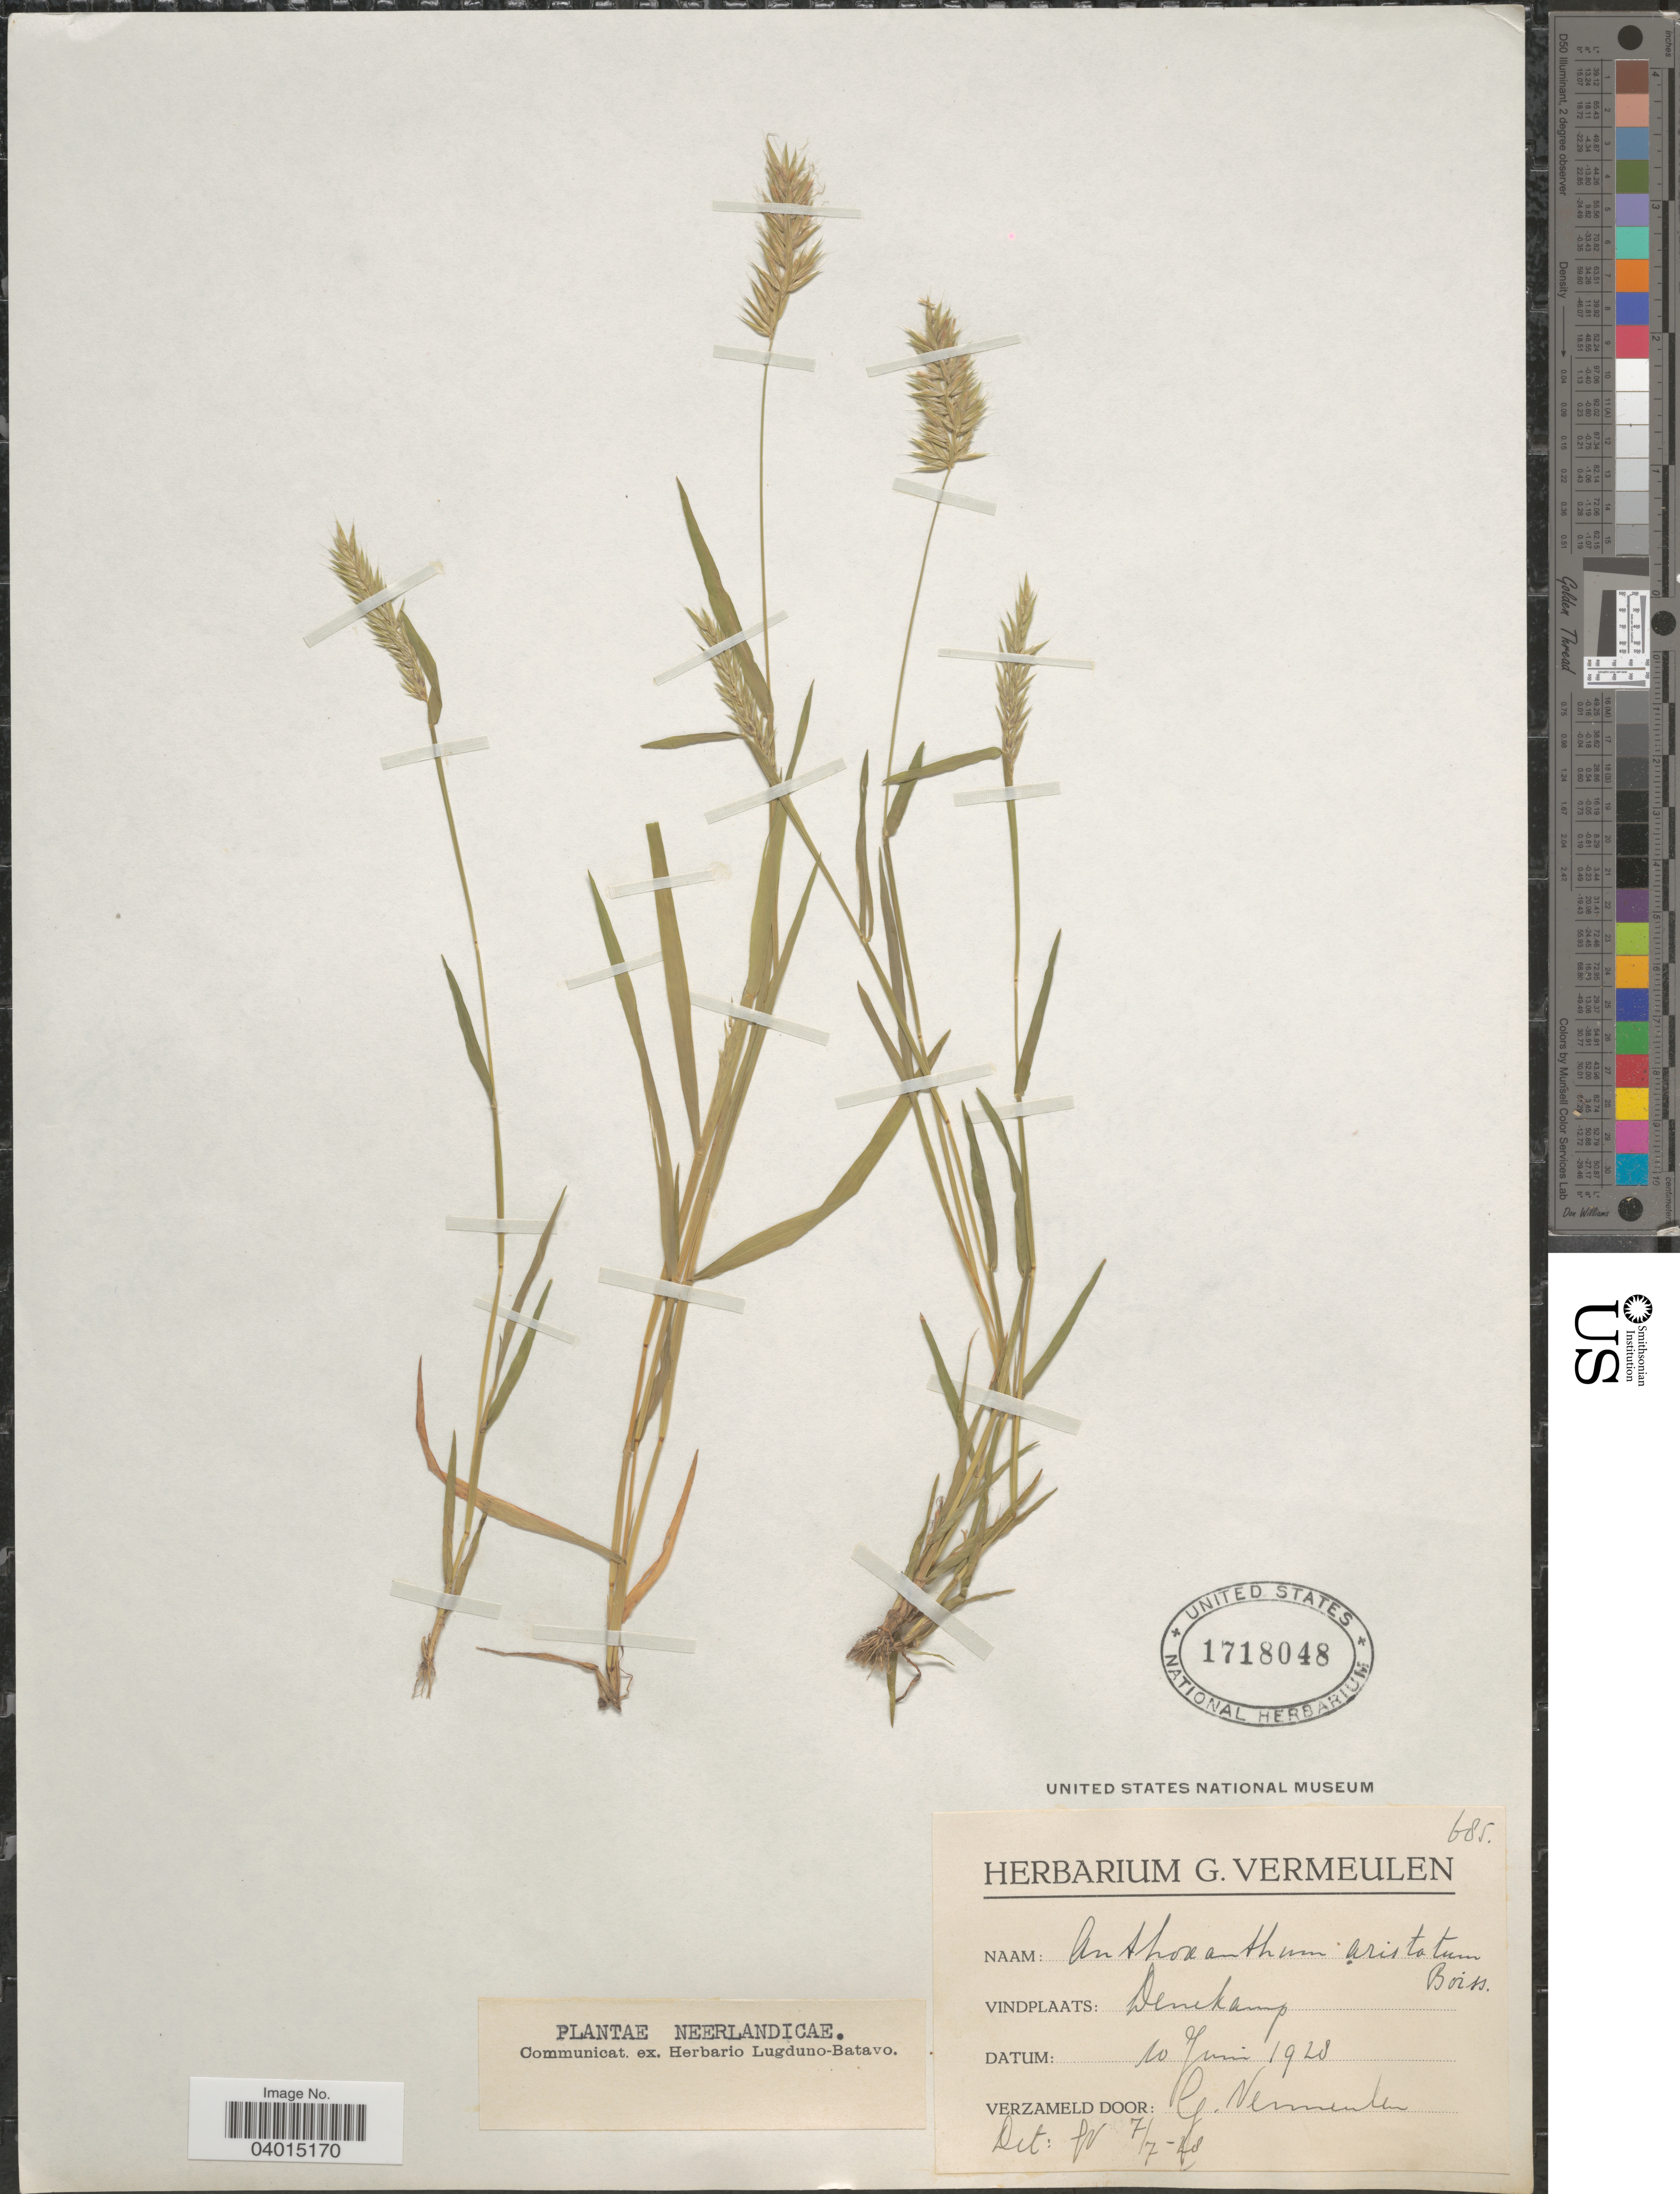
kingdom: Plantae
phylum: Tracheophyta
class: Liliopsida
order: Poales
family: Poaceae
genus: Anthoxanthum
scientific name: Anthoxanthum aristatum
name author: Boiss.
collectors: G. Vermeulen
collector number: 685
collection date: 1928-06-10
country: Netherlands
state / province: Overijssel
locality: Neerlandicae. Denekamp.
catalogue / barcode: US 1718048